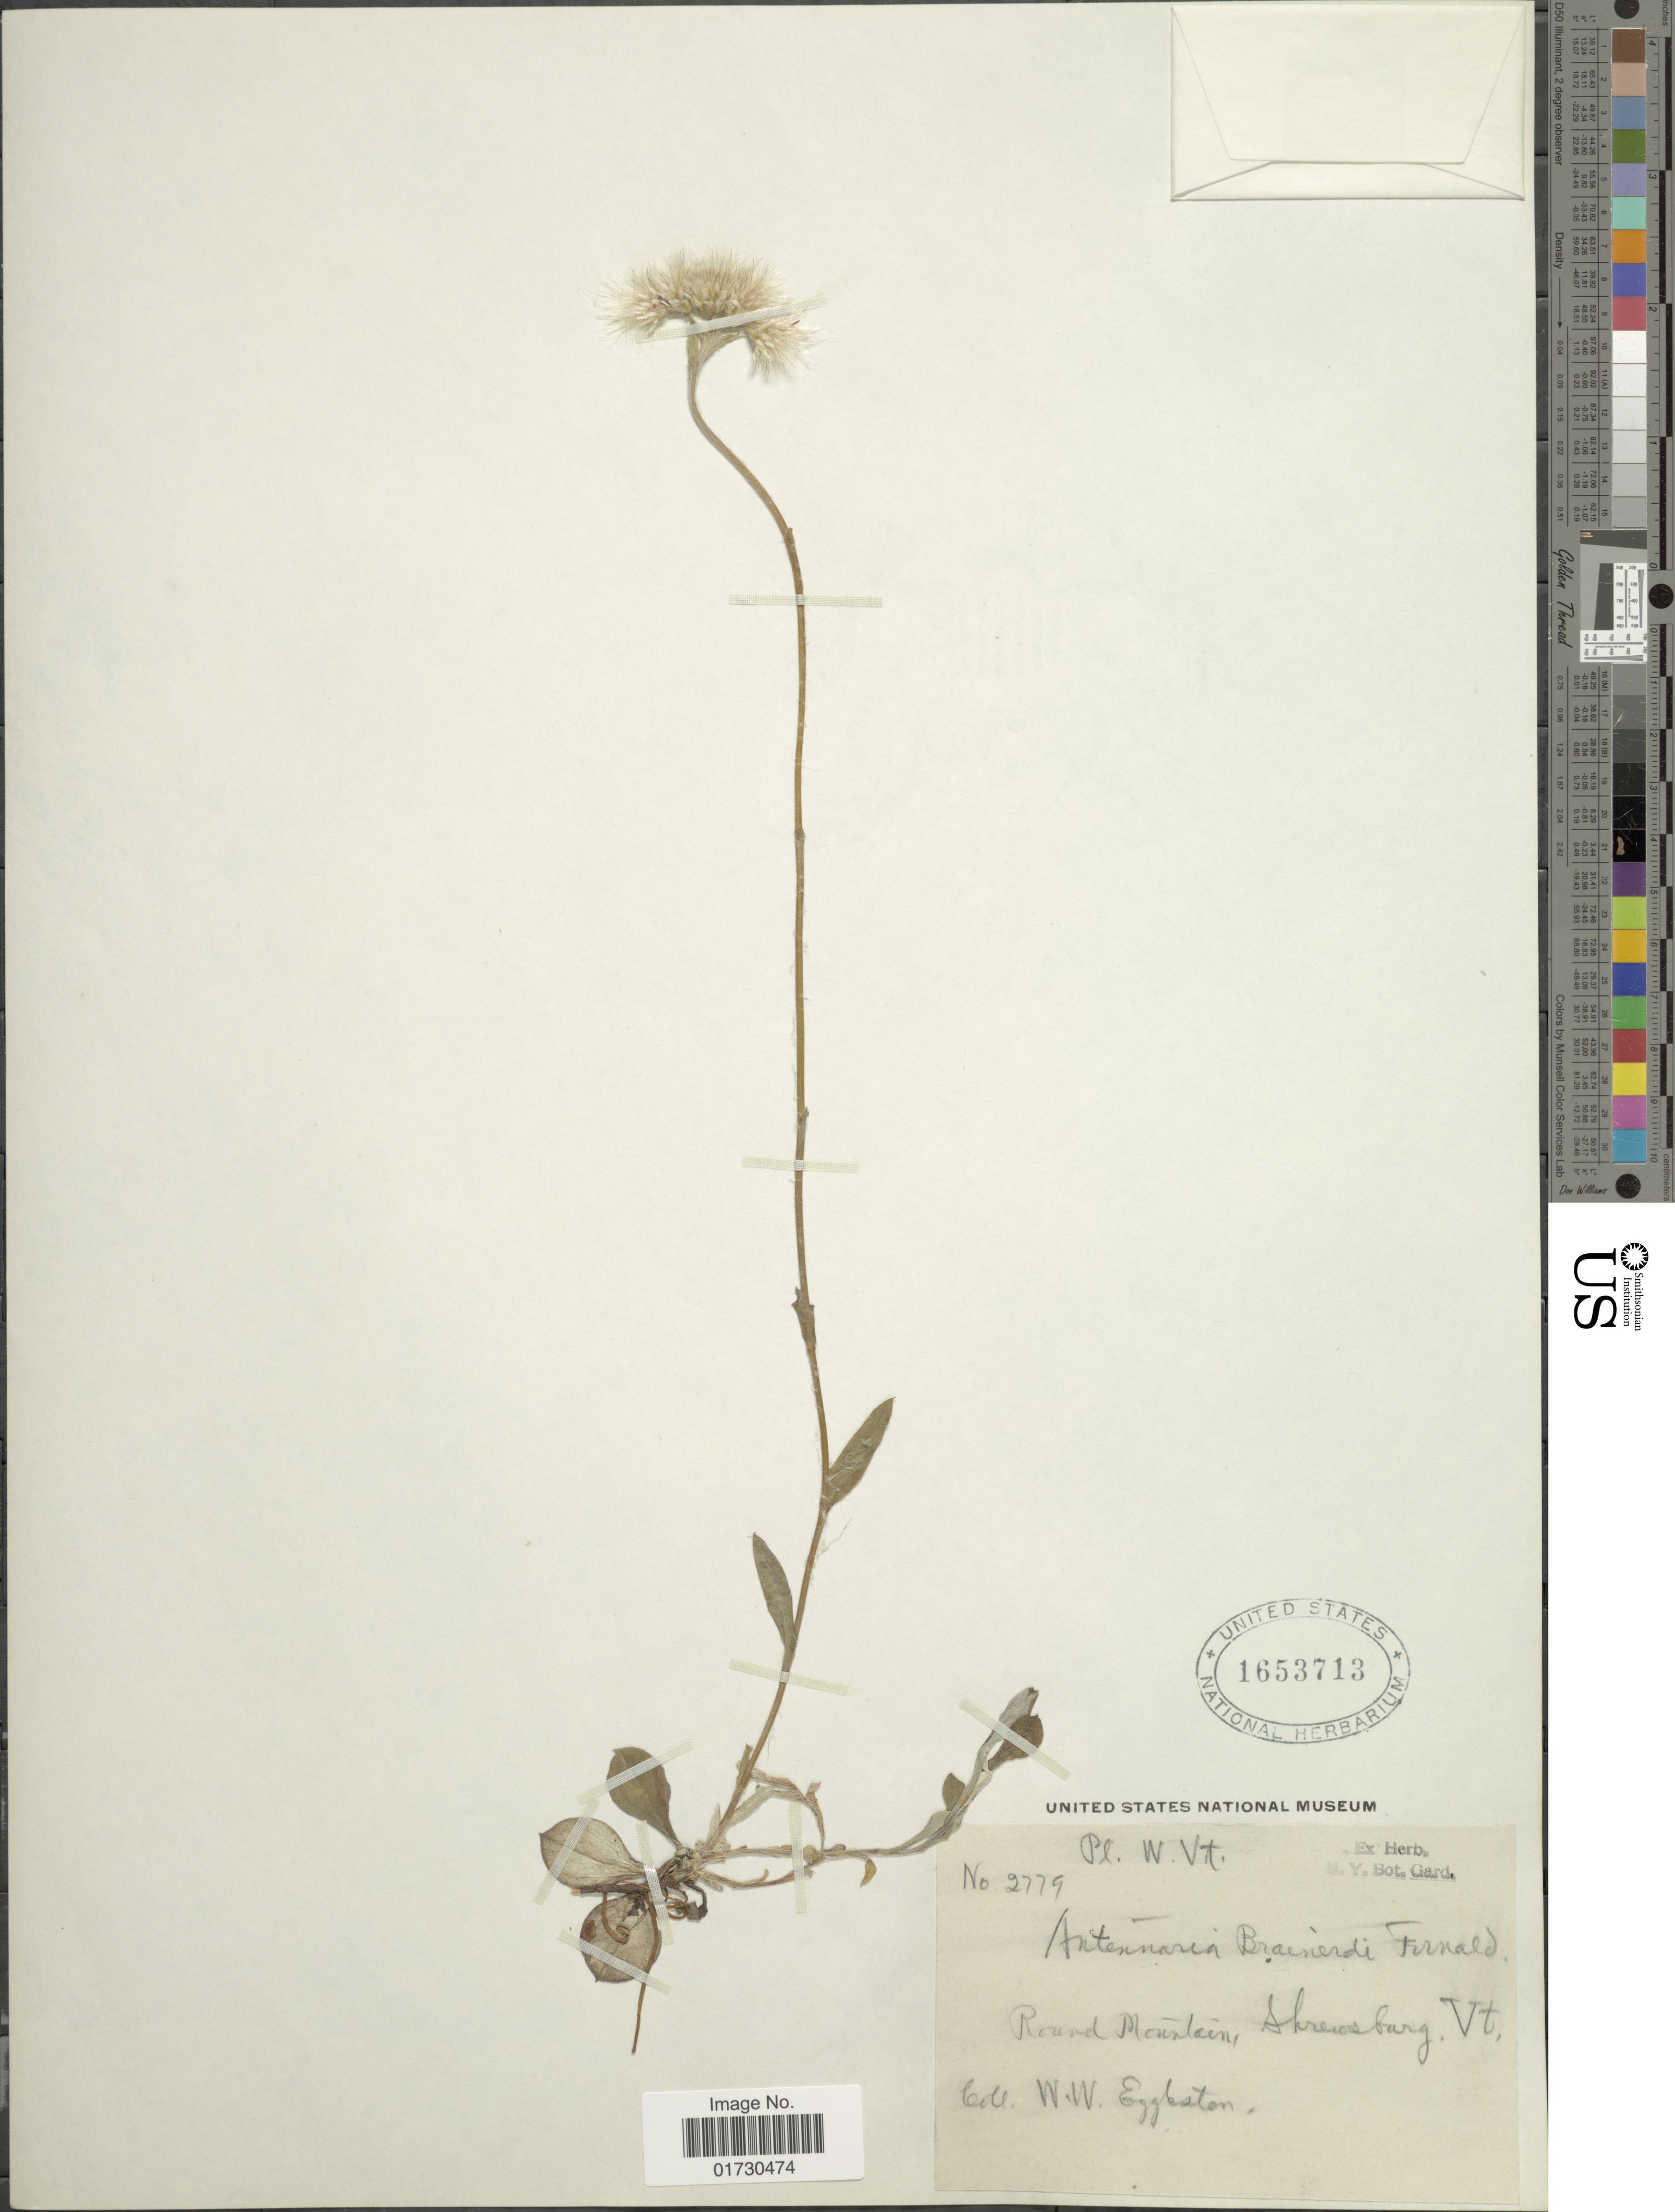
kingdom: Plantae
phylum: Tracheophyta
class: Magnoliopsida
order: Asterales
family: Asteraceae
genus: Antennaria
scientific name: Antennaria brainerdii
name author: Fernald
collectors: W. W. Eggleston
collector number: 2779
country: United States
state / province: Vermont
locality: Round Mountains, Shrewsbury, Vt.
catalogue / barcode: US 1653713